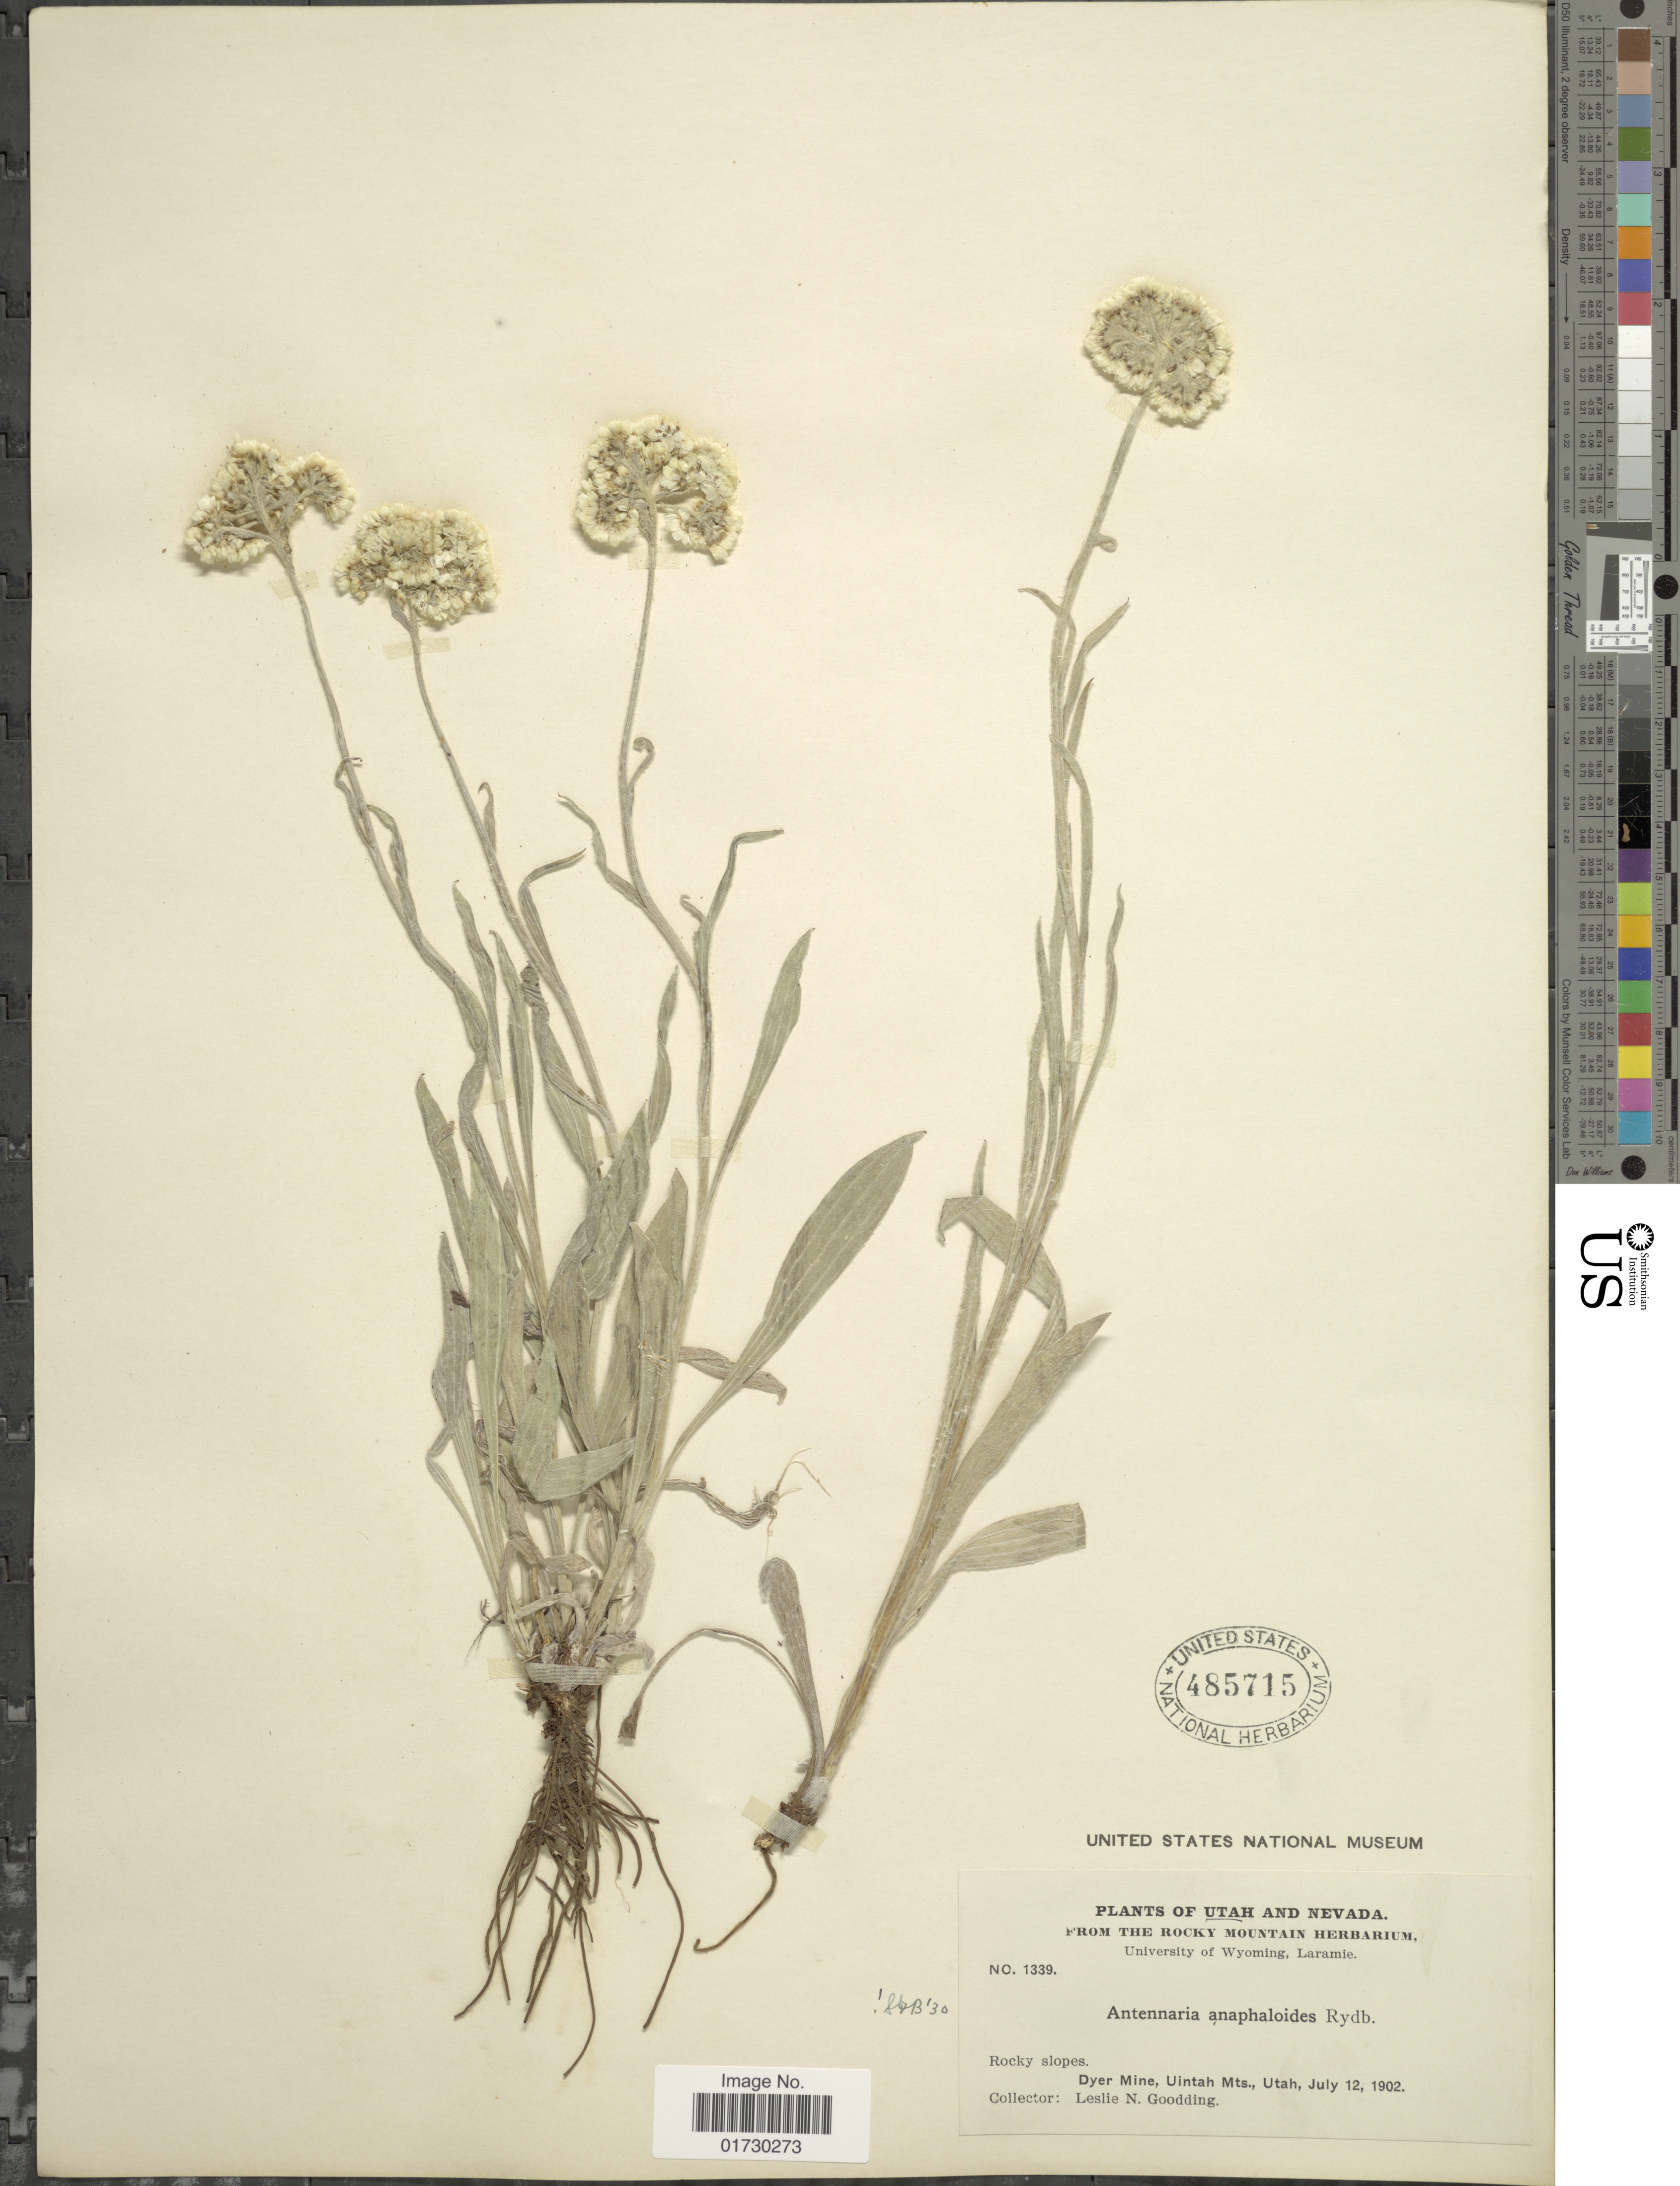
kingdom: Plantae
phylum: Tracheophyta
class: Magnoliopsida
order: Asterales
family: Asteraceae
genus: Antennaria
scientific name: Antennaria anaphaloides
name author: Rydb.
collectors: L. N. Goodding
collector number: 1339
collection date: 1902-07-12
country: United States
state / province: Utah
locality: Dyer Mine, Uintah Mts., Utah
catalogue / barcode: US 485715